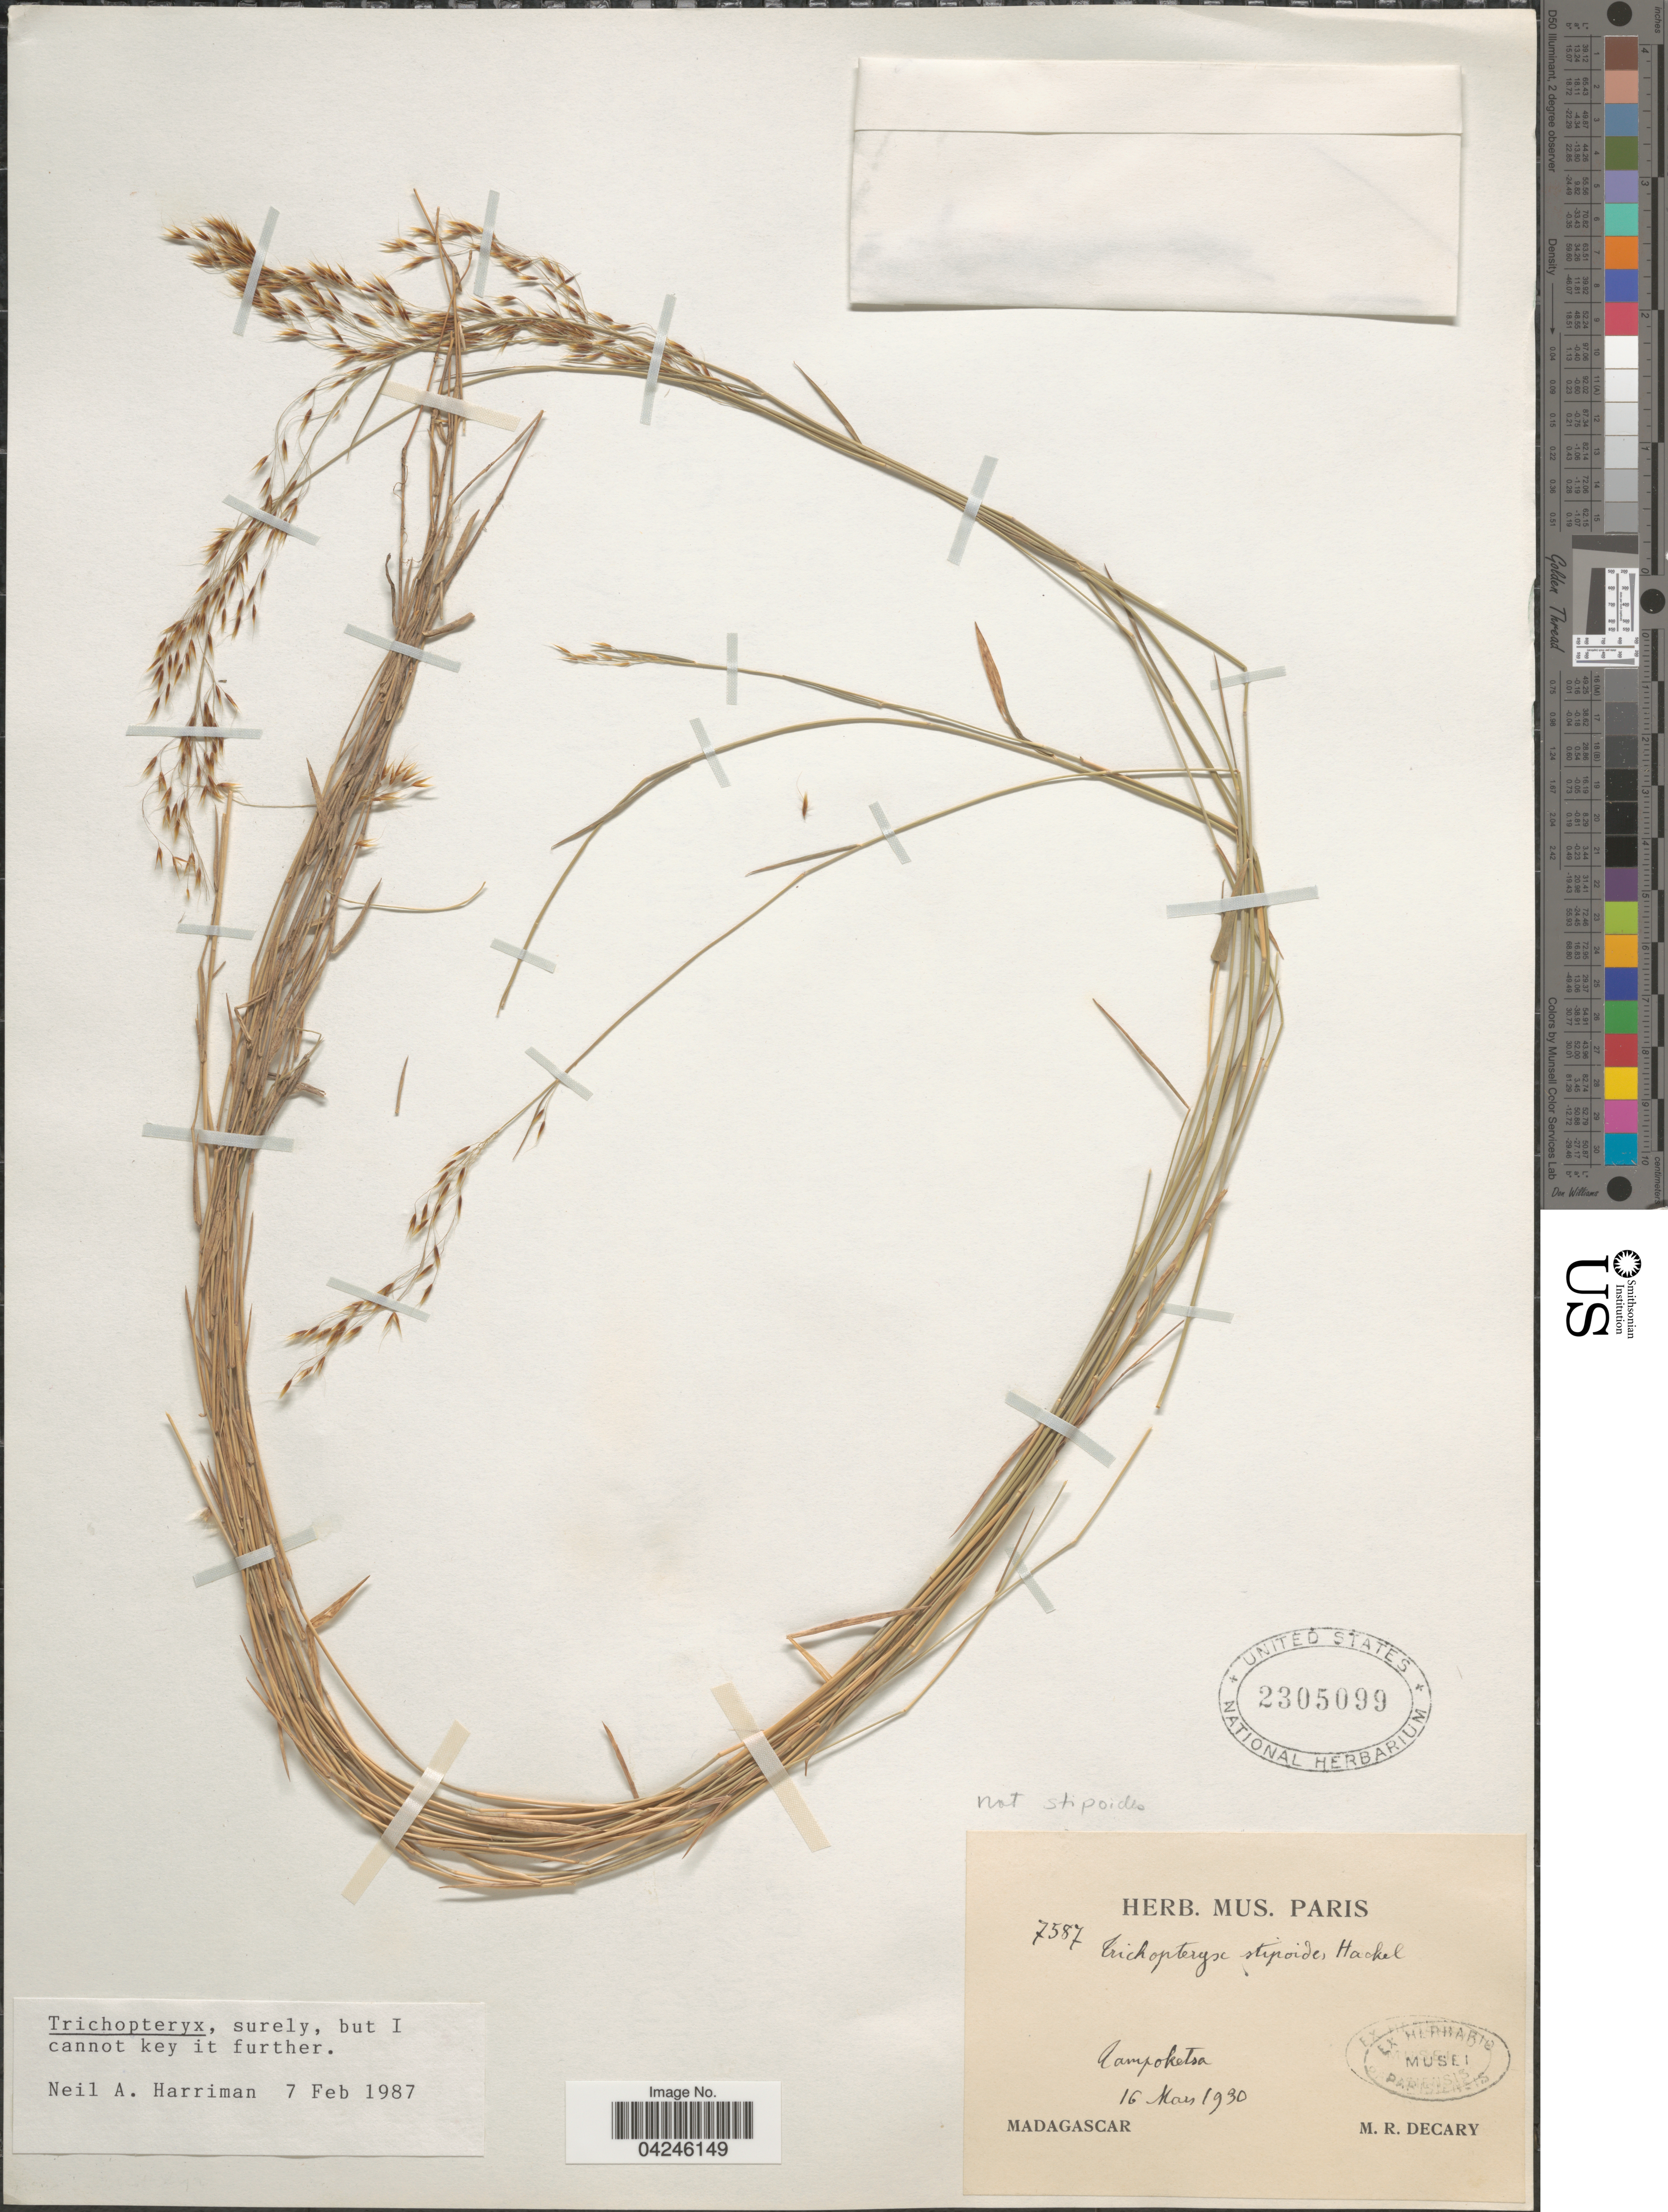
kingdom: Plantae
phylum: Tracheophyta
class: Liliopsida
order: Poales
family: Poaceae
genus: Trichopteryx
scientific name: Trichopteryx sp.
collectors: R. Decary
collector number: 7587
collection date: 1930-03-16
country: Madagascar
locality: Tampoketsa.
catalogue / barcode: US 2305099